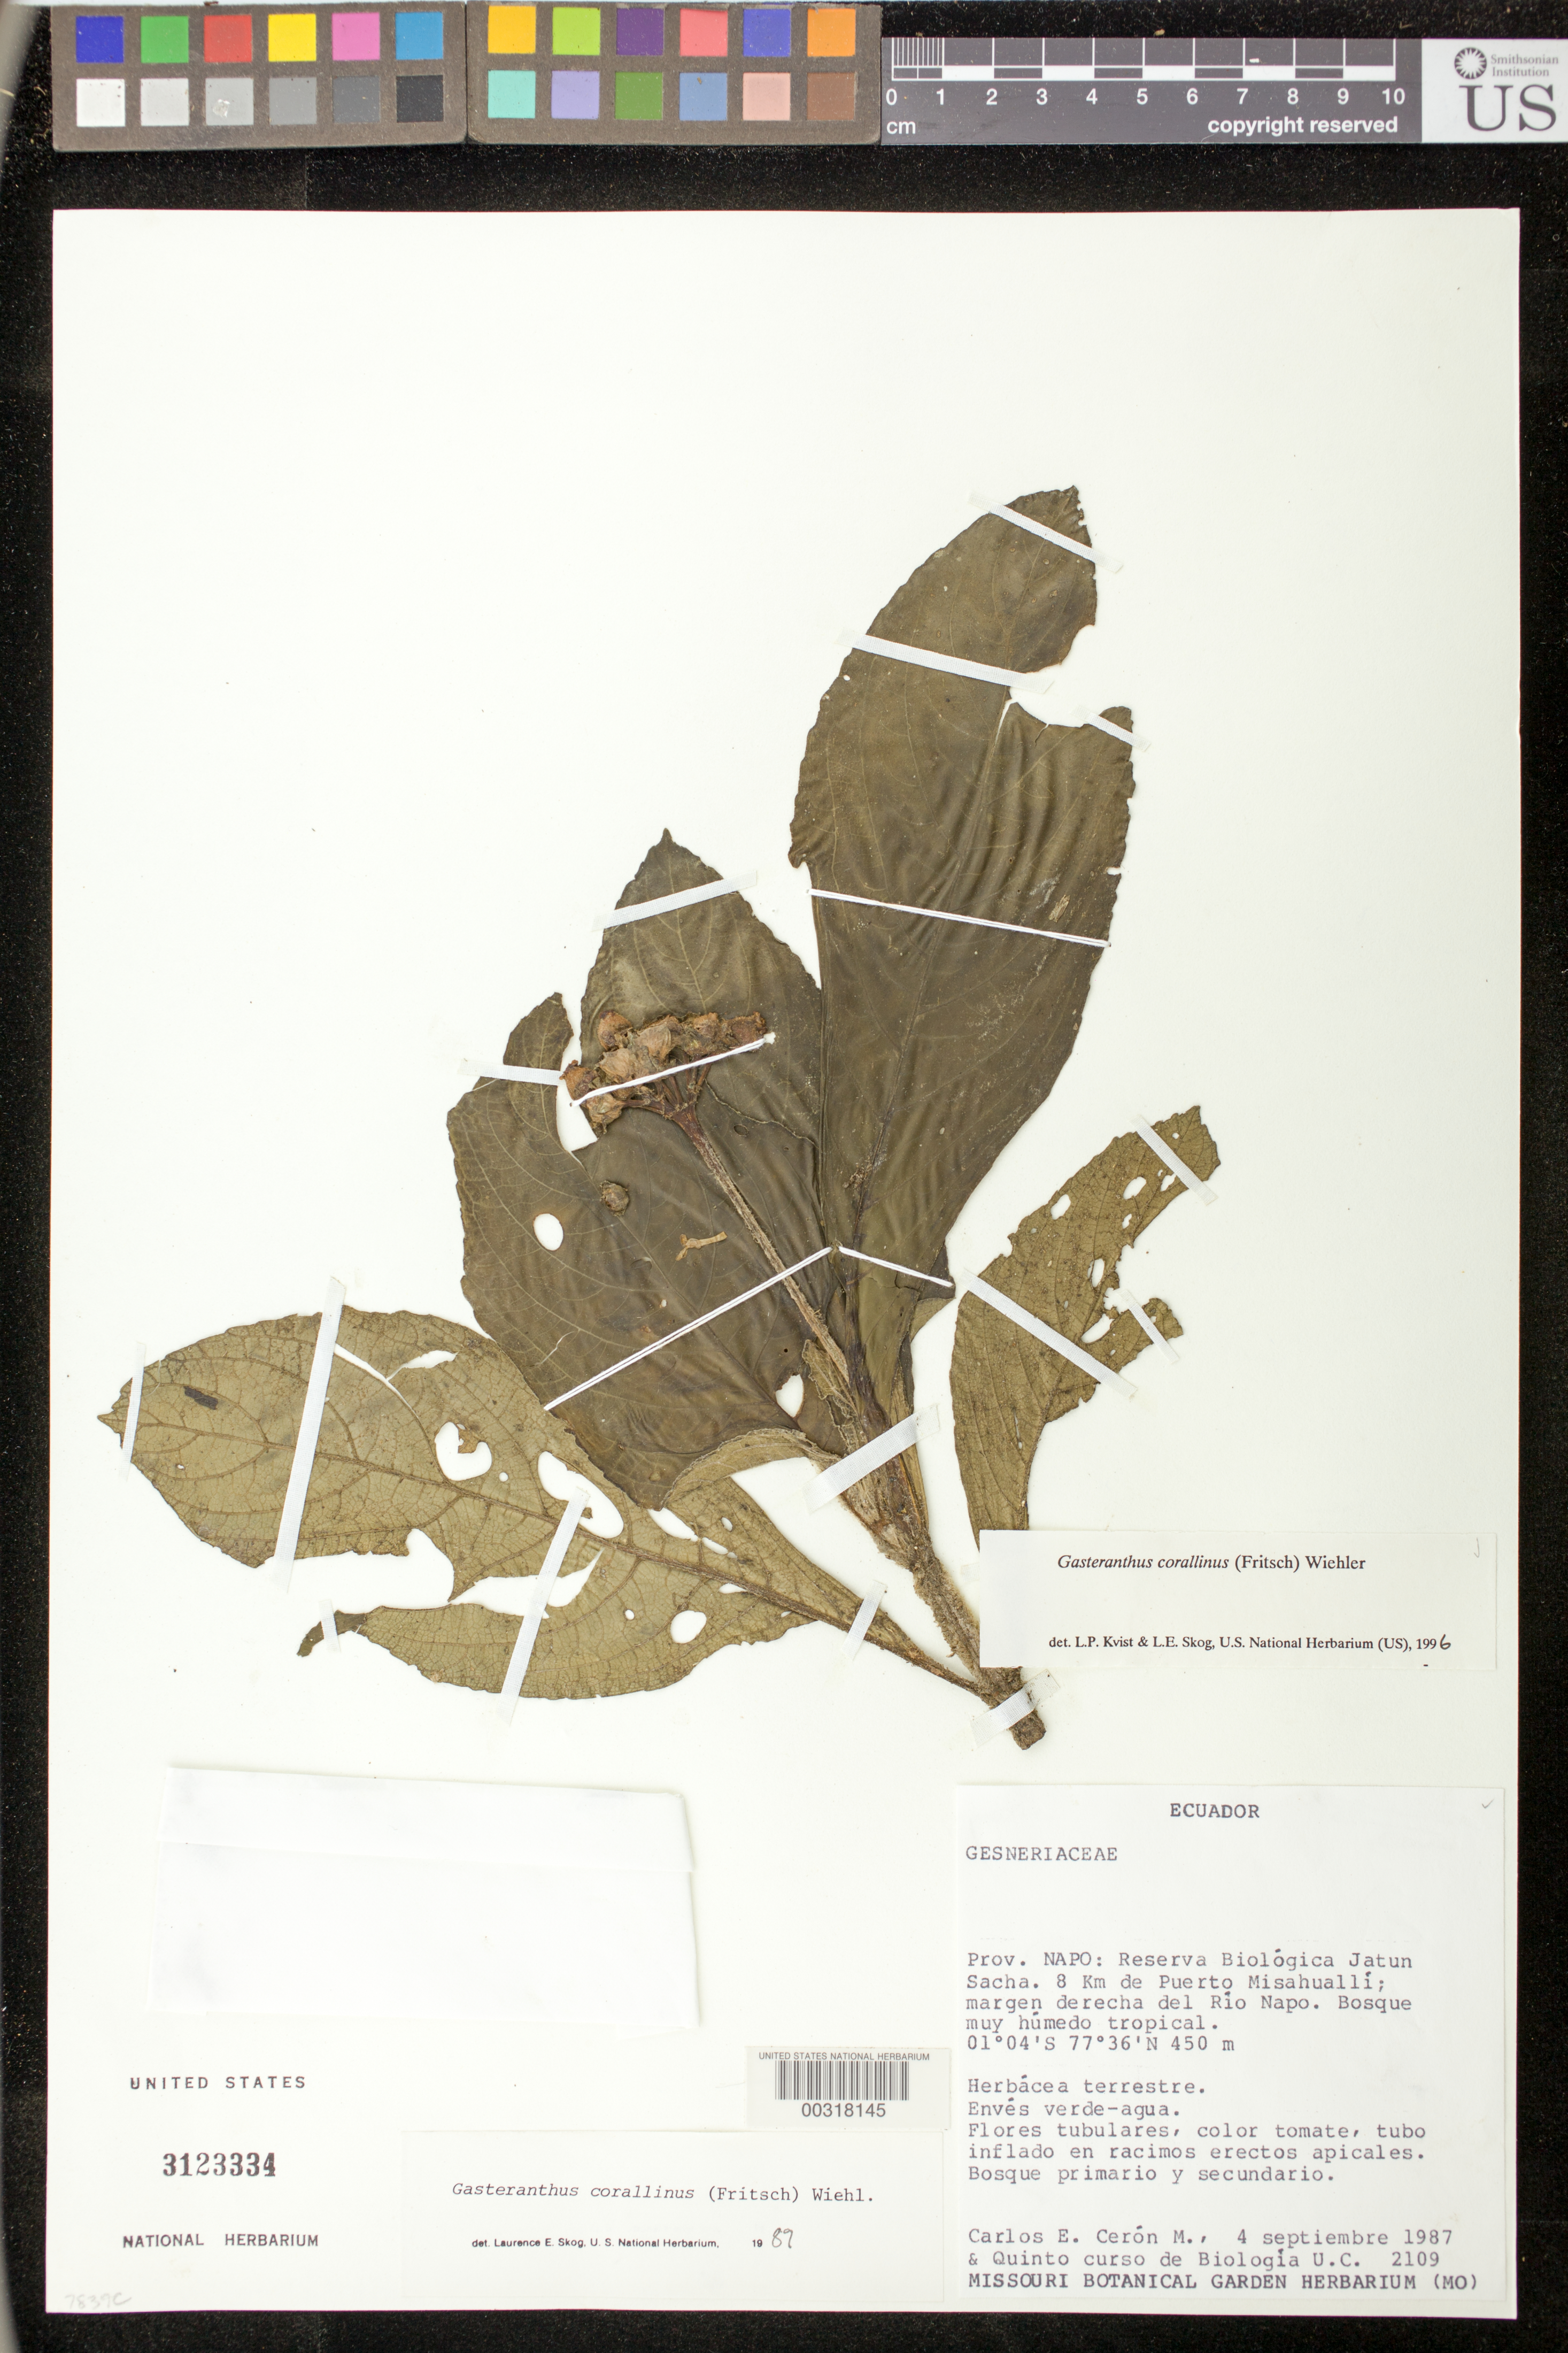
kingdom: Plantae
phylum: Tracheophyta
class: Magnoliopsida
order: Lamiales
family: Gesneriaceae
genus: Gasteranthus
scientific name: Gasteranthus corallinus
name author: (Fritsch) Wiehler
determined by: Skog, Laurence E.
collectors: C. E. Cerón M. & Quinto Curso de Biología U.C.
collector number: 2109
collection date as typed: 04 Sep 1987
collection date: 1987-09-04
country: Ecuador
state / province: Napo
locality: Reserva Biológica Jatun Sacha, 8 km de Puerto Misahuallí, margen derecha del Río Napo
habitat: bosque muy húmedo tropical, bosque primario y secundario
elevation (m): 450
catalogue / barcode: US 3123334